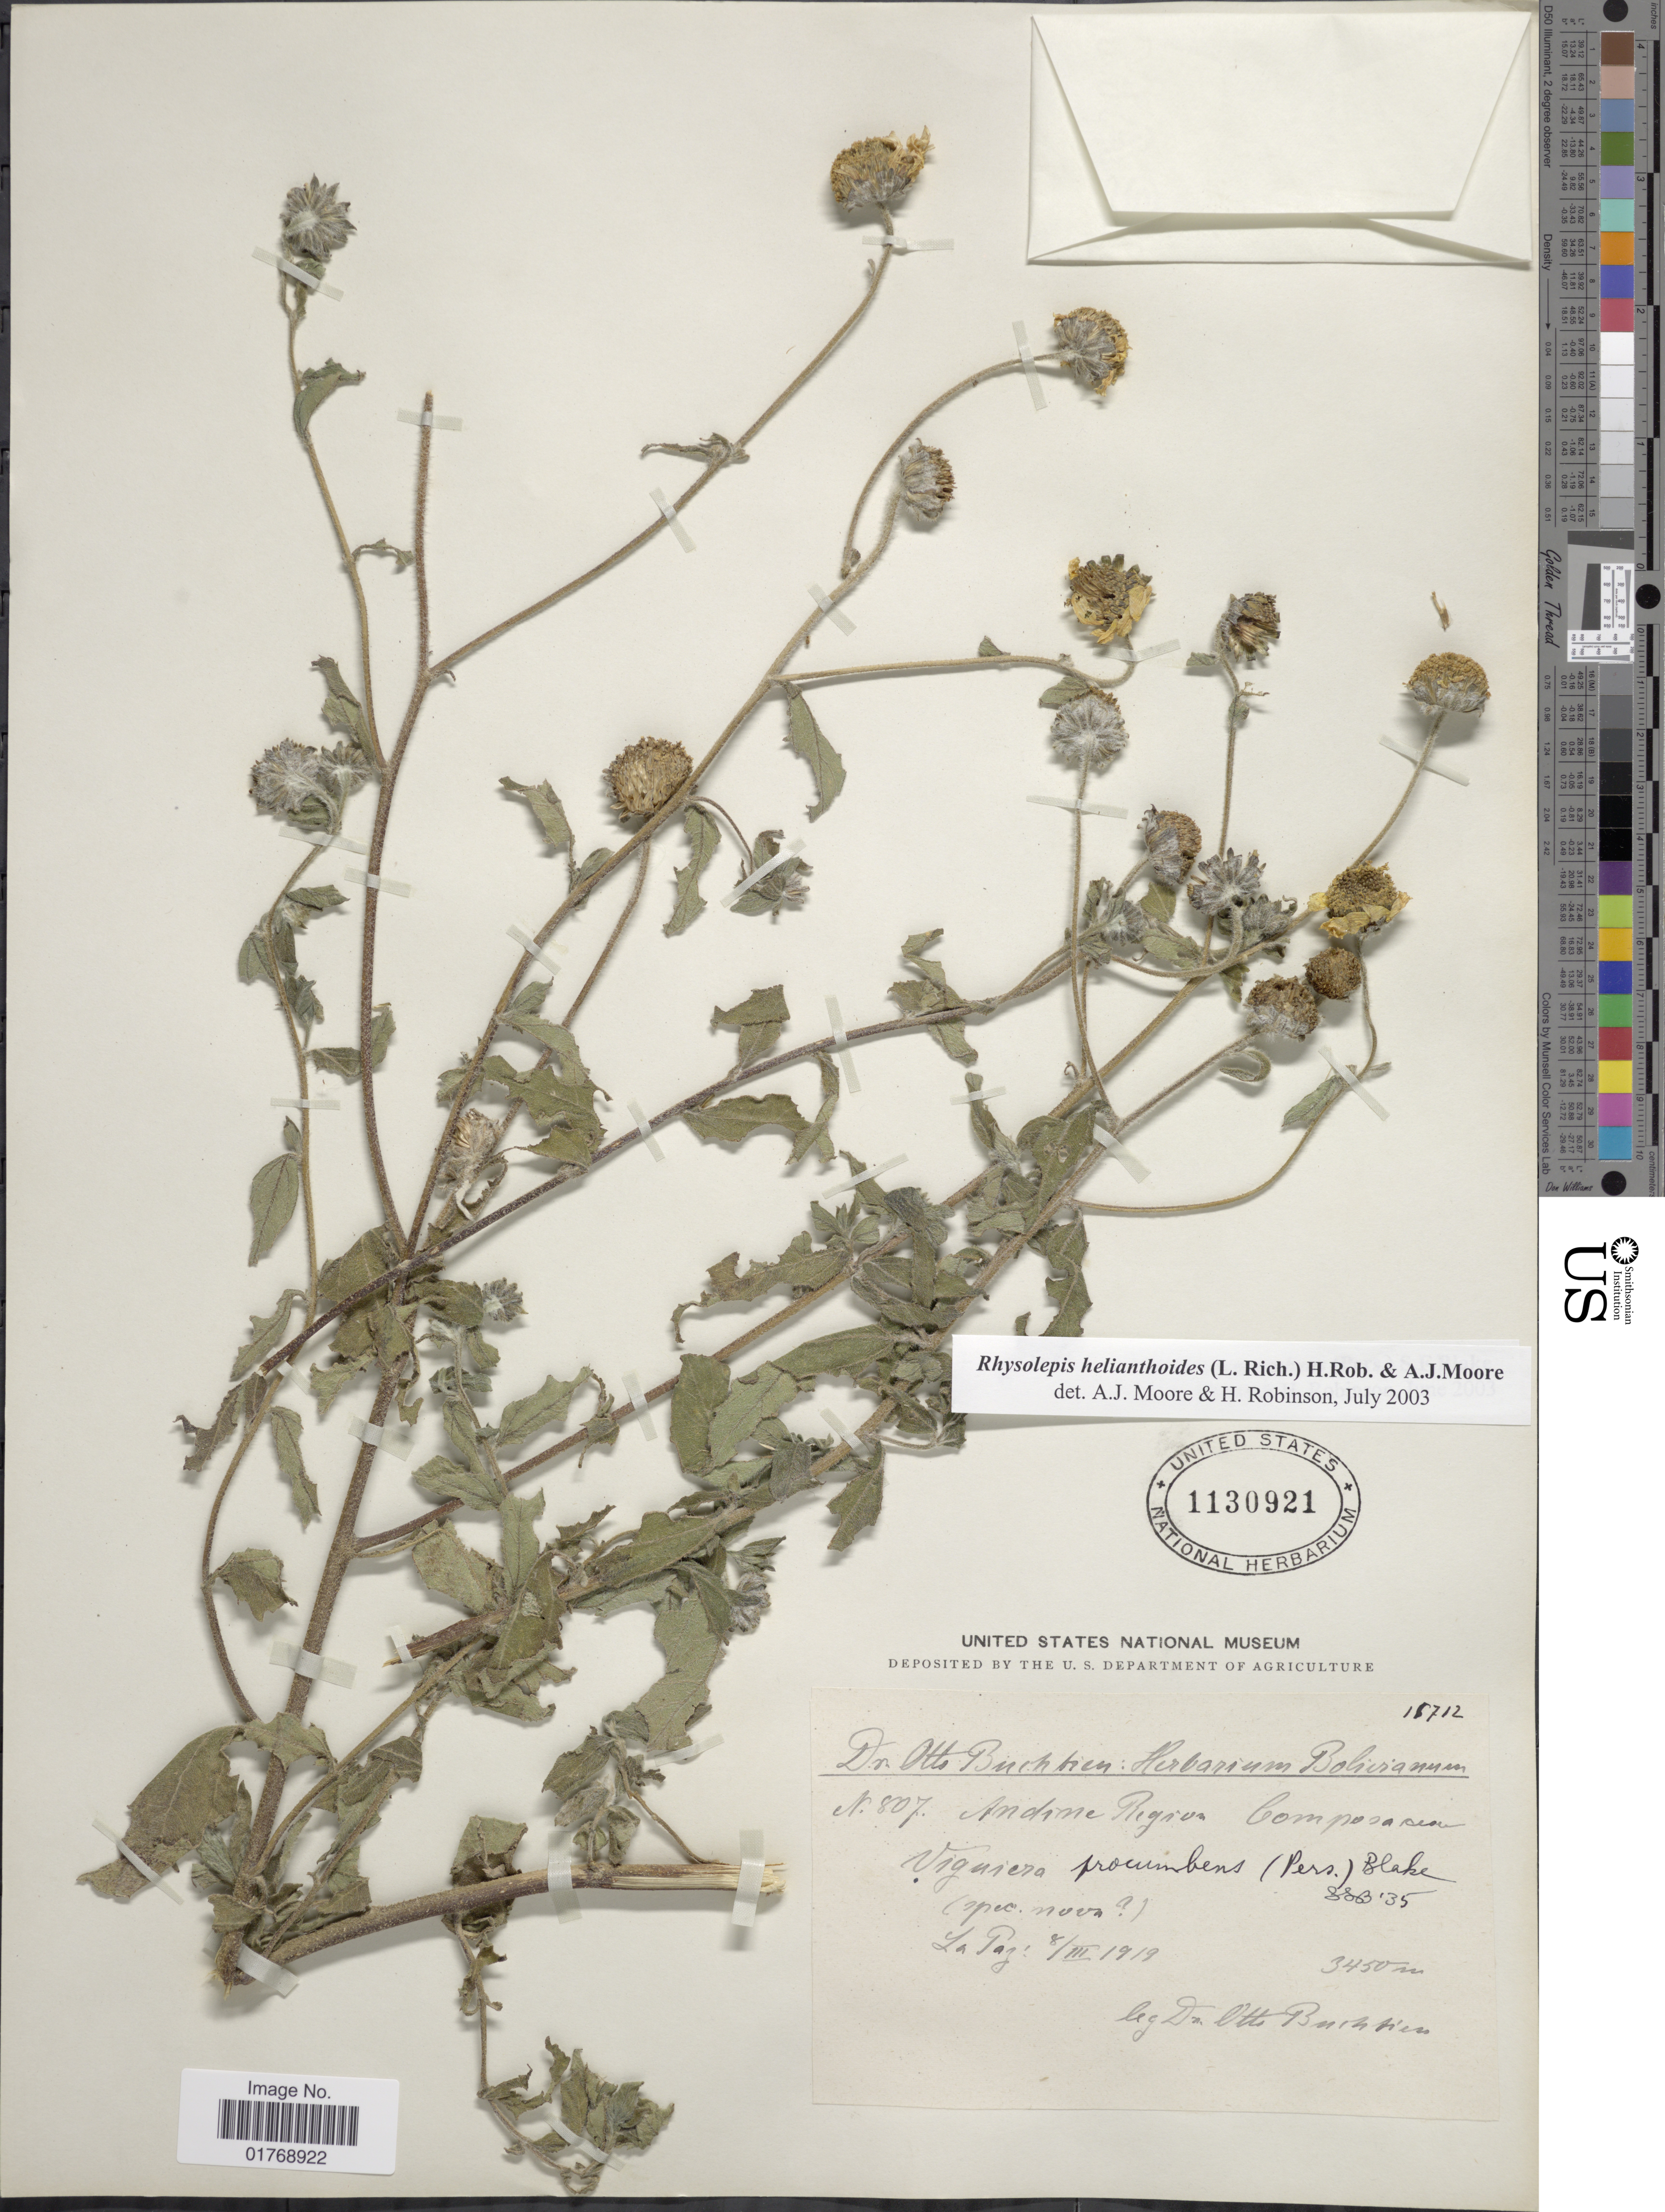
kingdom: Plantae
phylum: Tracheophyta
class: Magnoliopsida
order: Asterales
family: Asteraceae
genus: Viguiera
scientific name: Viguiera procumbens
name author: (Pers.) S.F. Blake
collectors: O. Buchtien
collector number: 807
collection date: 1919-03-08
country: Bolivia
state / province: La Paz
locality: Andine Region. La Paz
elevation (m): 3450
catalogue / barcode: US 1130921